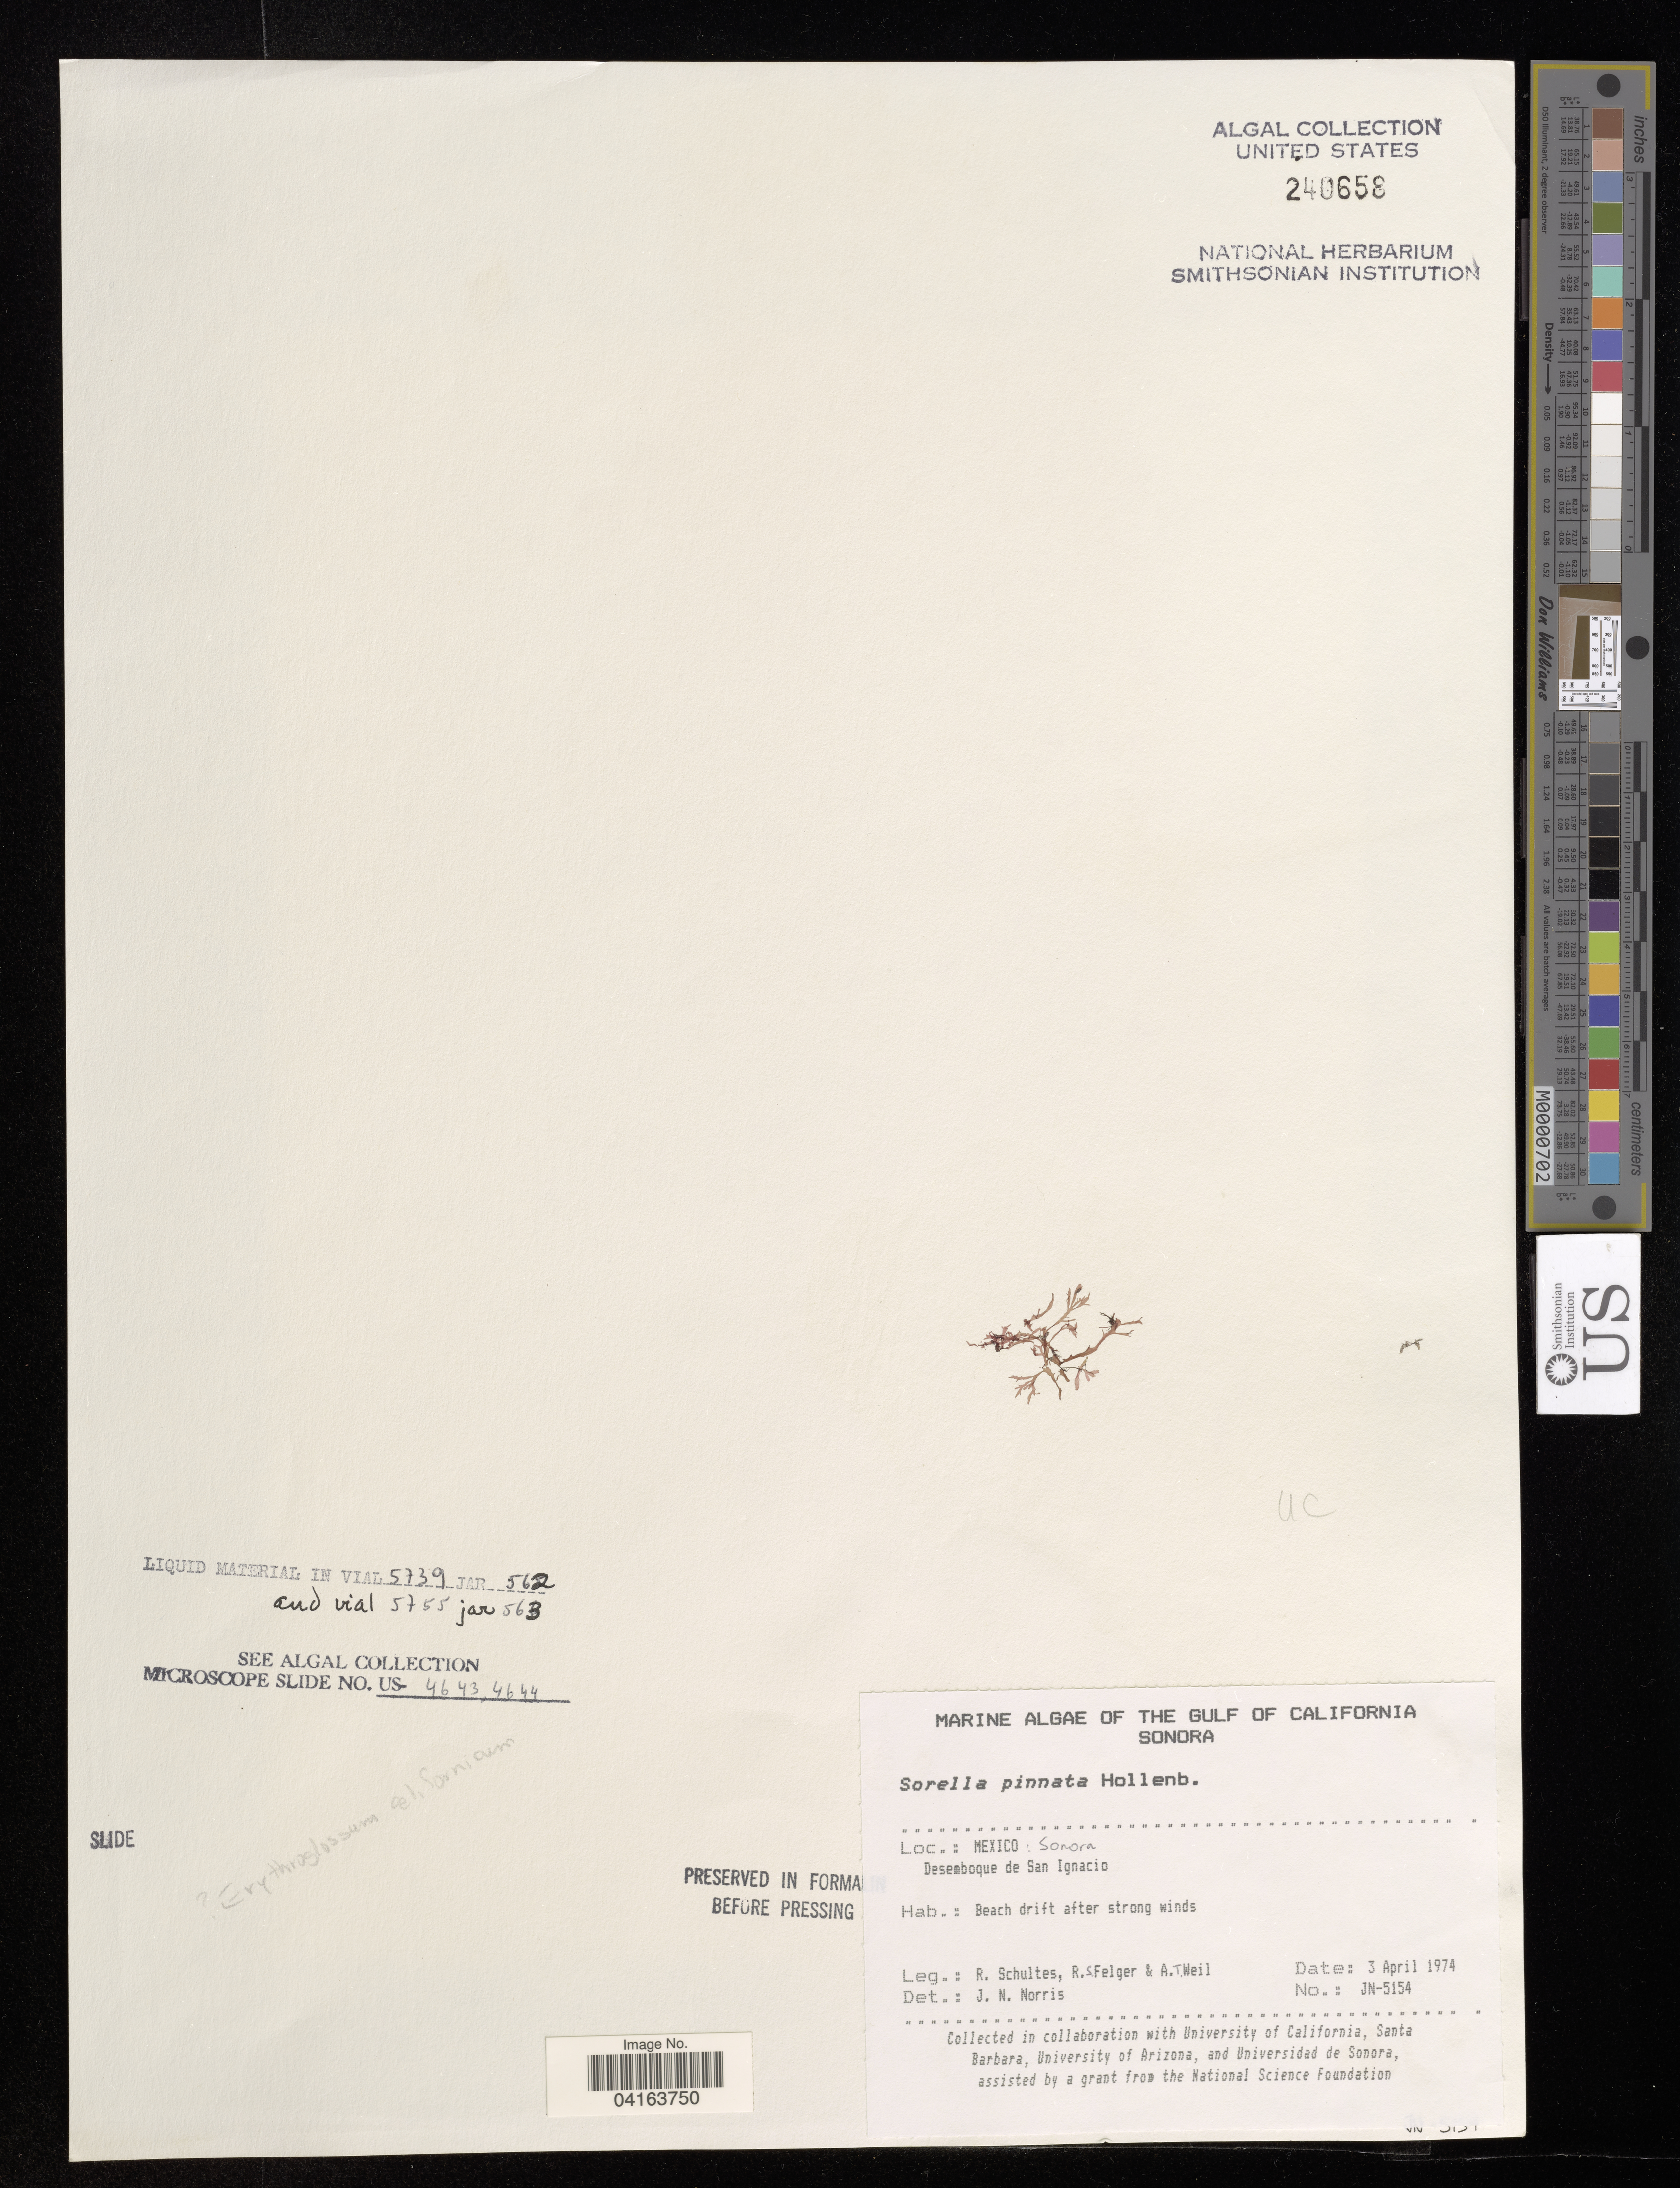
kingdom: Plantae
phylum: Rhodophyta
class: Florideophyceae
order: Ceramiales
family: Delesseriaceae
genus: Sorella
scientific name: Sorella pinnata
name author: Hollenb.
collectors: R. Schultes, R. S. Felger & A. T. Weil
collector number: JN-5154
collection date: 1974-04-03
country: Mexico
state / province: Sonora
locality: The Gulf of California. Desemboque de San Ignacio.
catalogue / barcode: US 240658